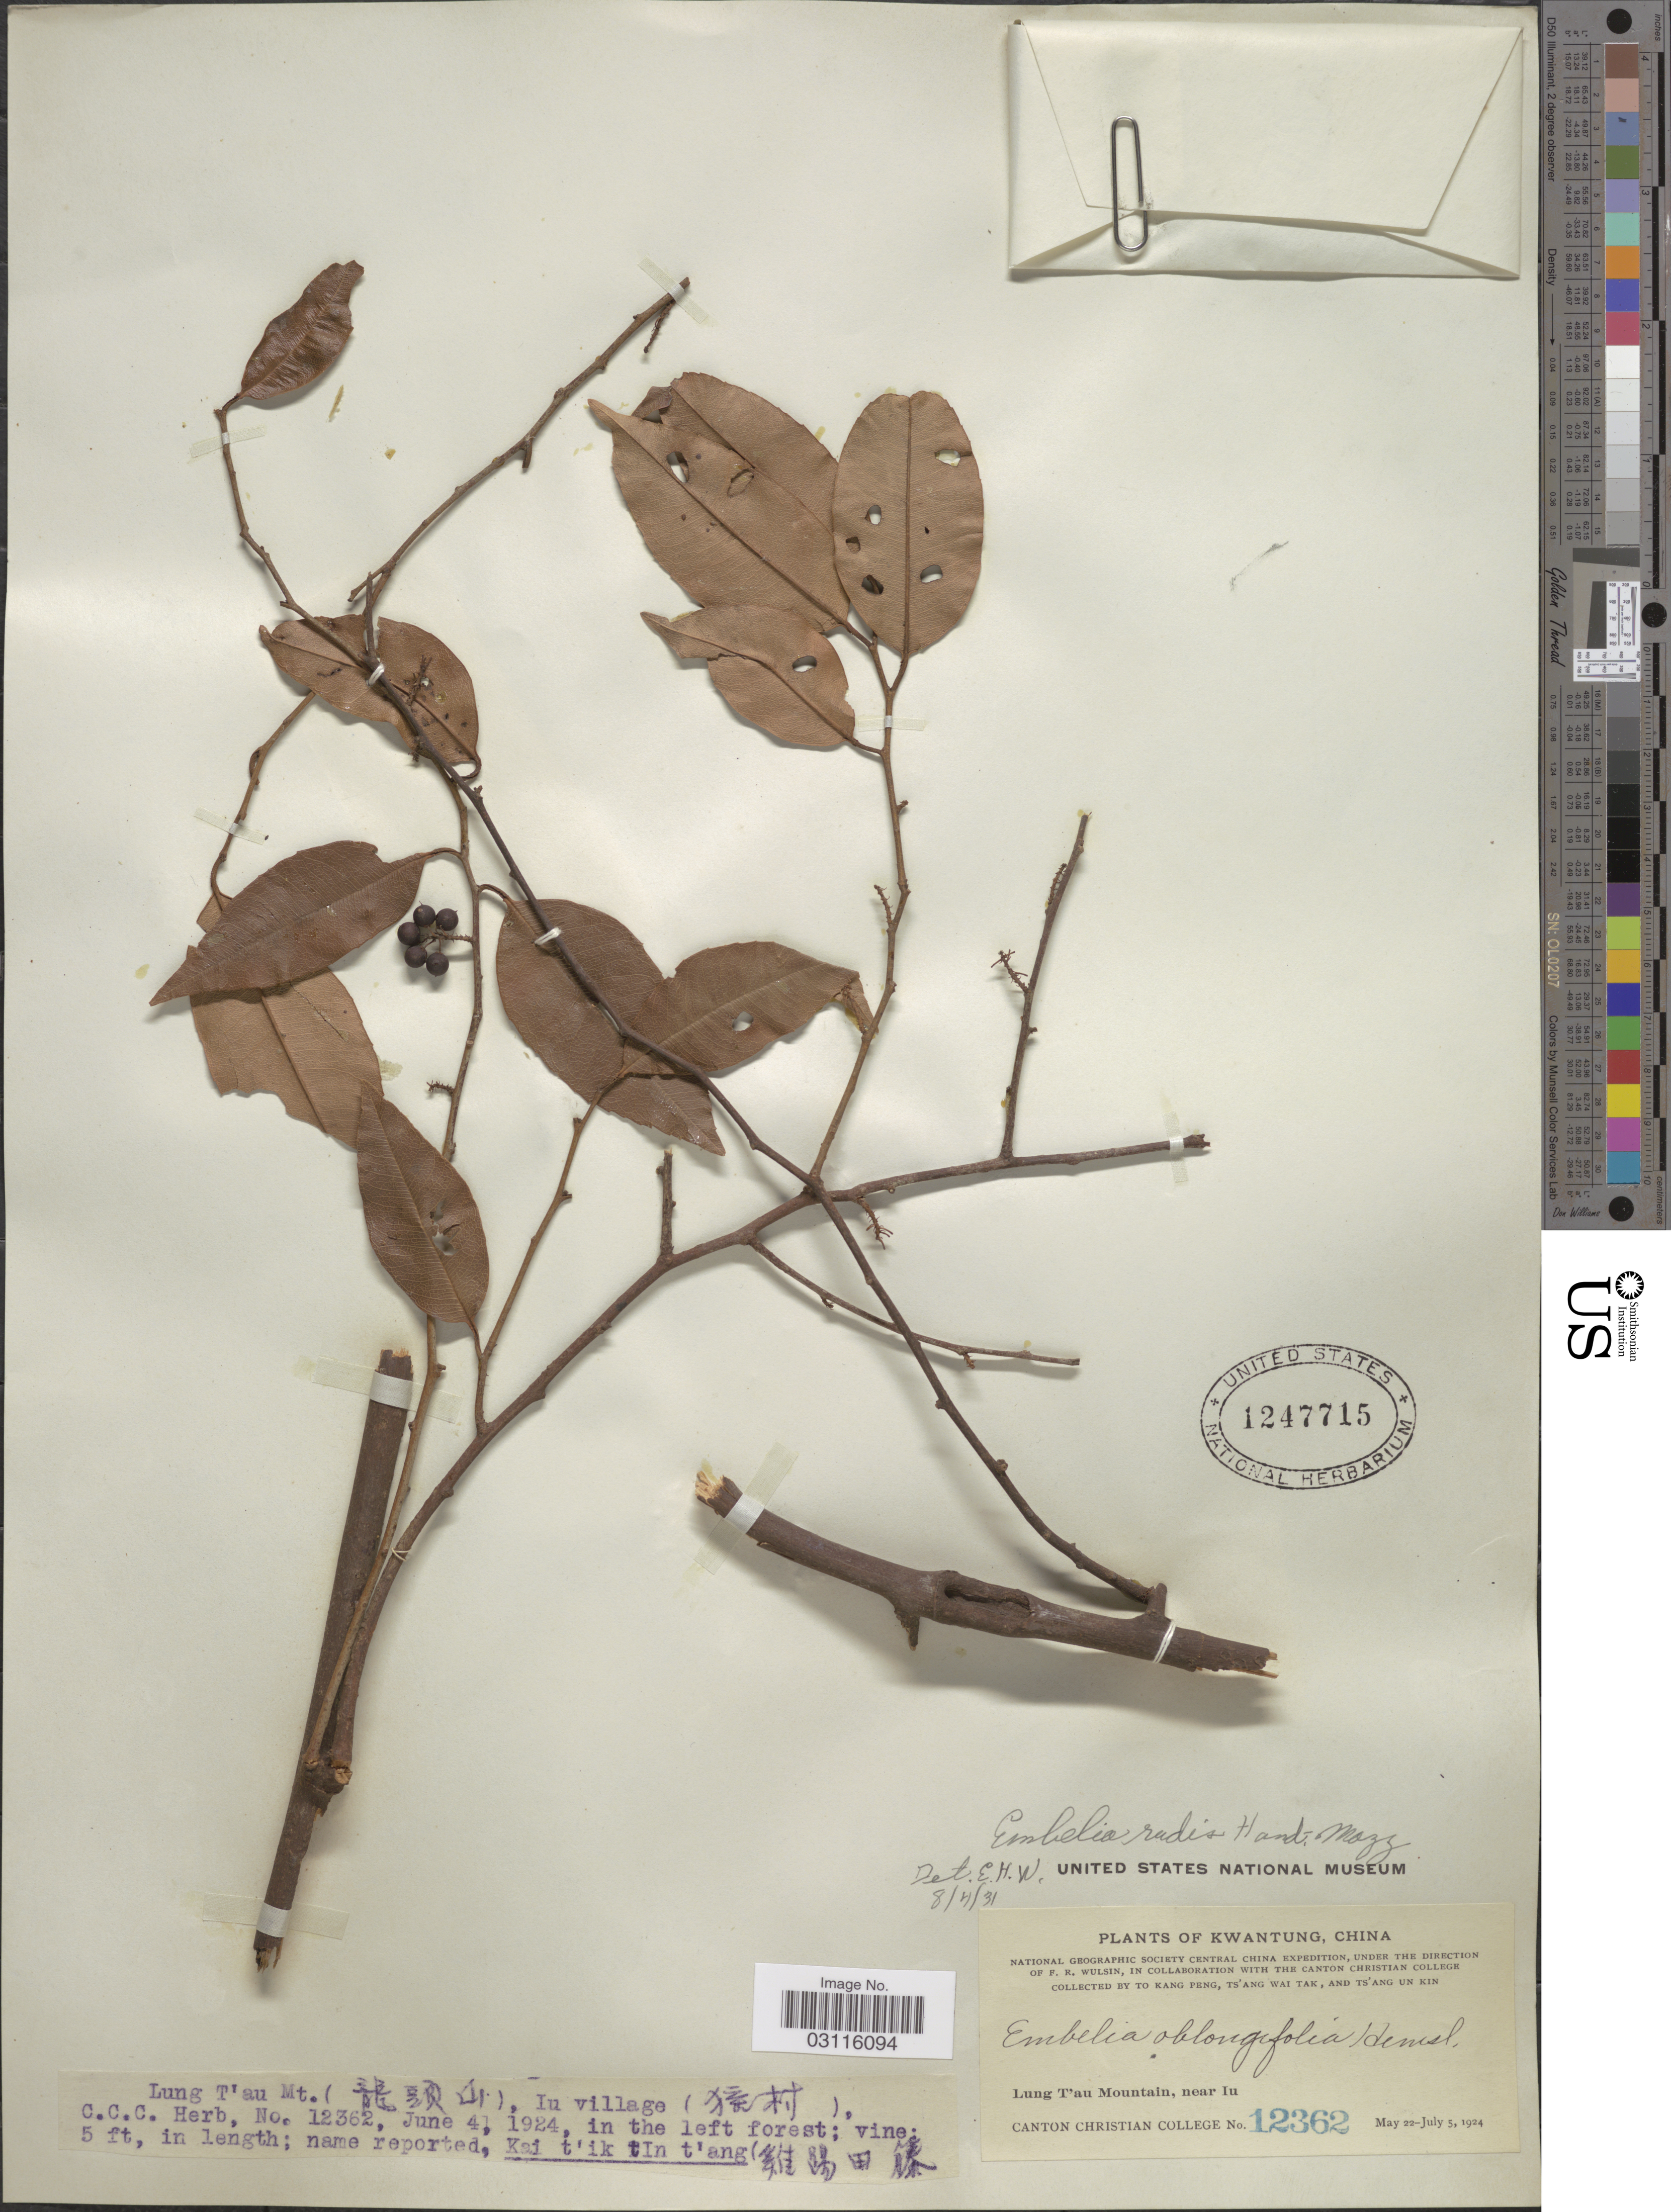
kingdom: Plantae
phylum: Tracheophyta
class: Magnoliopsida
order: Ericales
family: Primulaceae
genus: Embelia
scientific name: Embelia rudis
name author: Hand.-Mazz.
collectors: T. K. Peng, W. T. Tsang & Ts' Ang Un Kin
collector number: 12362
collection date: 1924-06-04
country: China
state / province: Guangdong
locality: Lung T'au Mountain (X), near Iu village (X).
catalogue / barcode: US 1247715